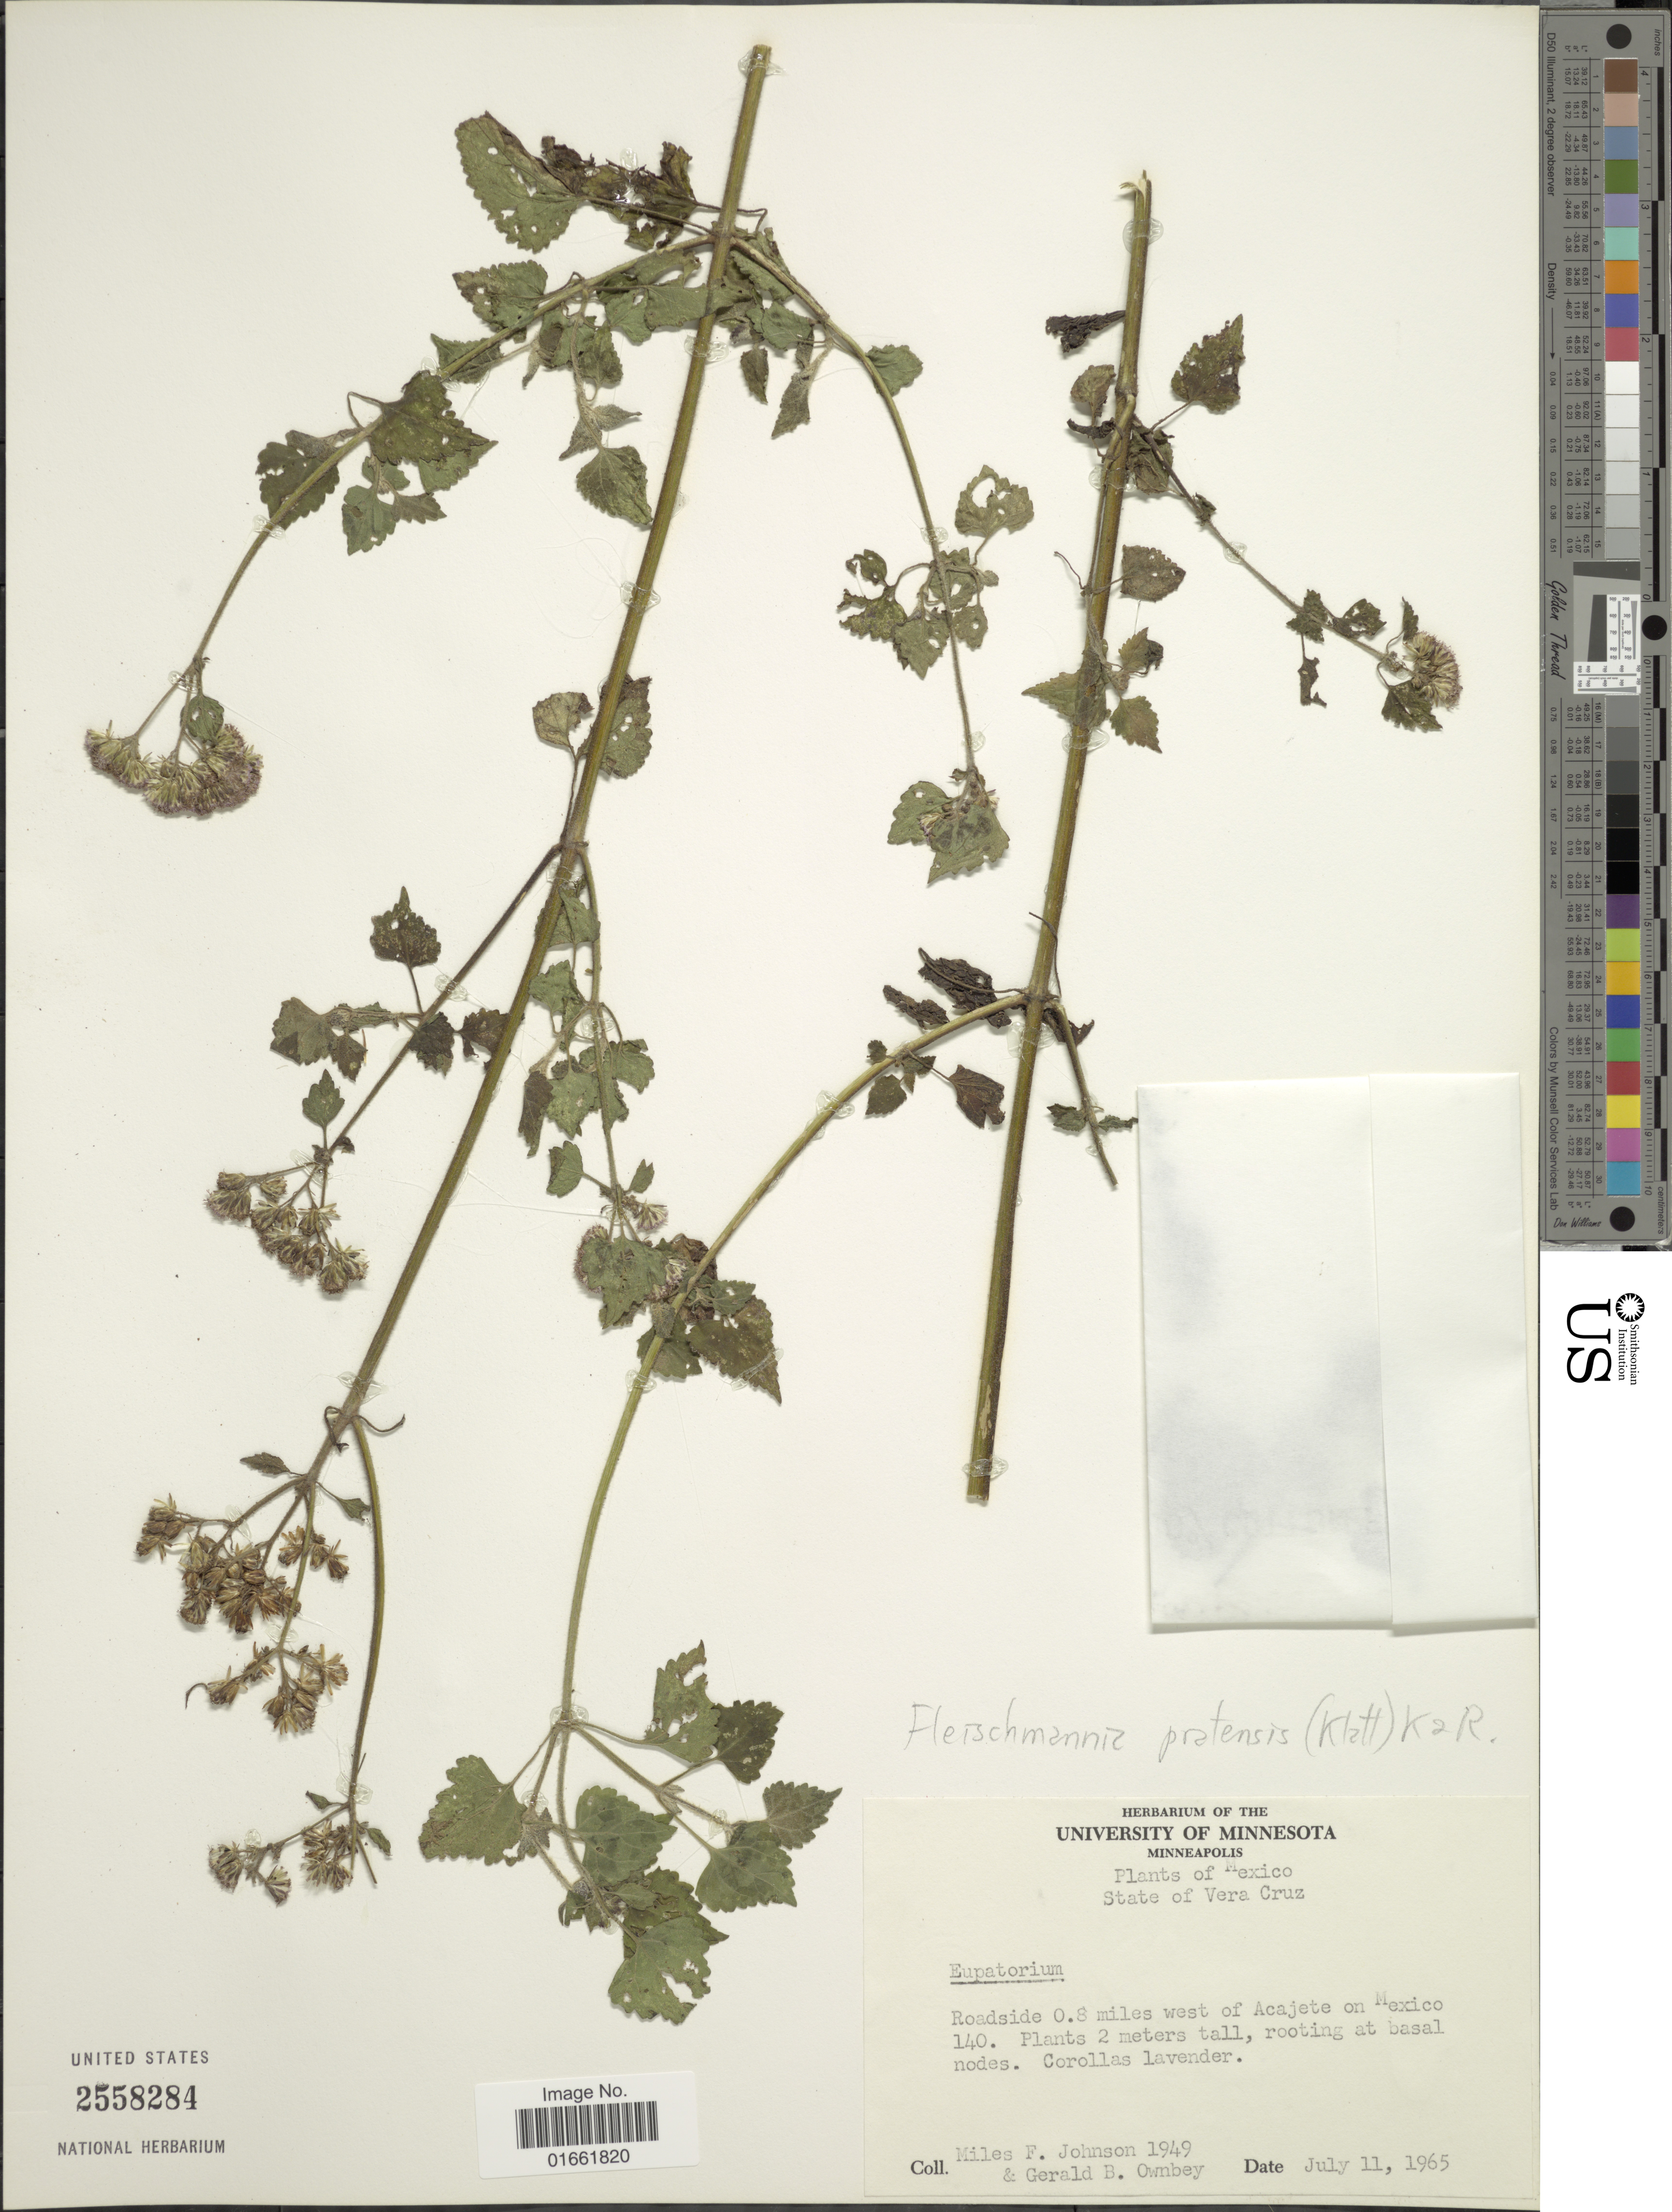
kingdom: Plantae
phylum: Tracheophyta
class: Magnoliopsida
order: Asterales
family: Asteraceae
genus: Fleischmannia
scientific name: Fleischmannia pratensis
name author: (Klatt) R.M. King & H. Rob.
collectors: M. F. Johnson & G. B. Ownbey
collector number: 1949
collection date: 1965-07-11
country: Mexico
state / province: Veracruz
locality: State of Vera Cruz. Roadside 0.8 miles west of Acajete on Mexico 140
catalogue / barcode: US 2558284